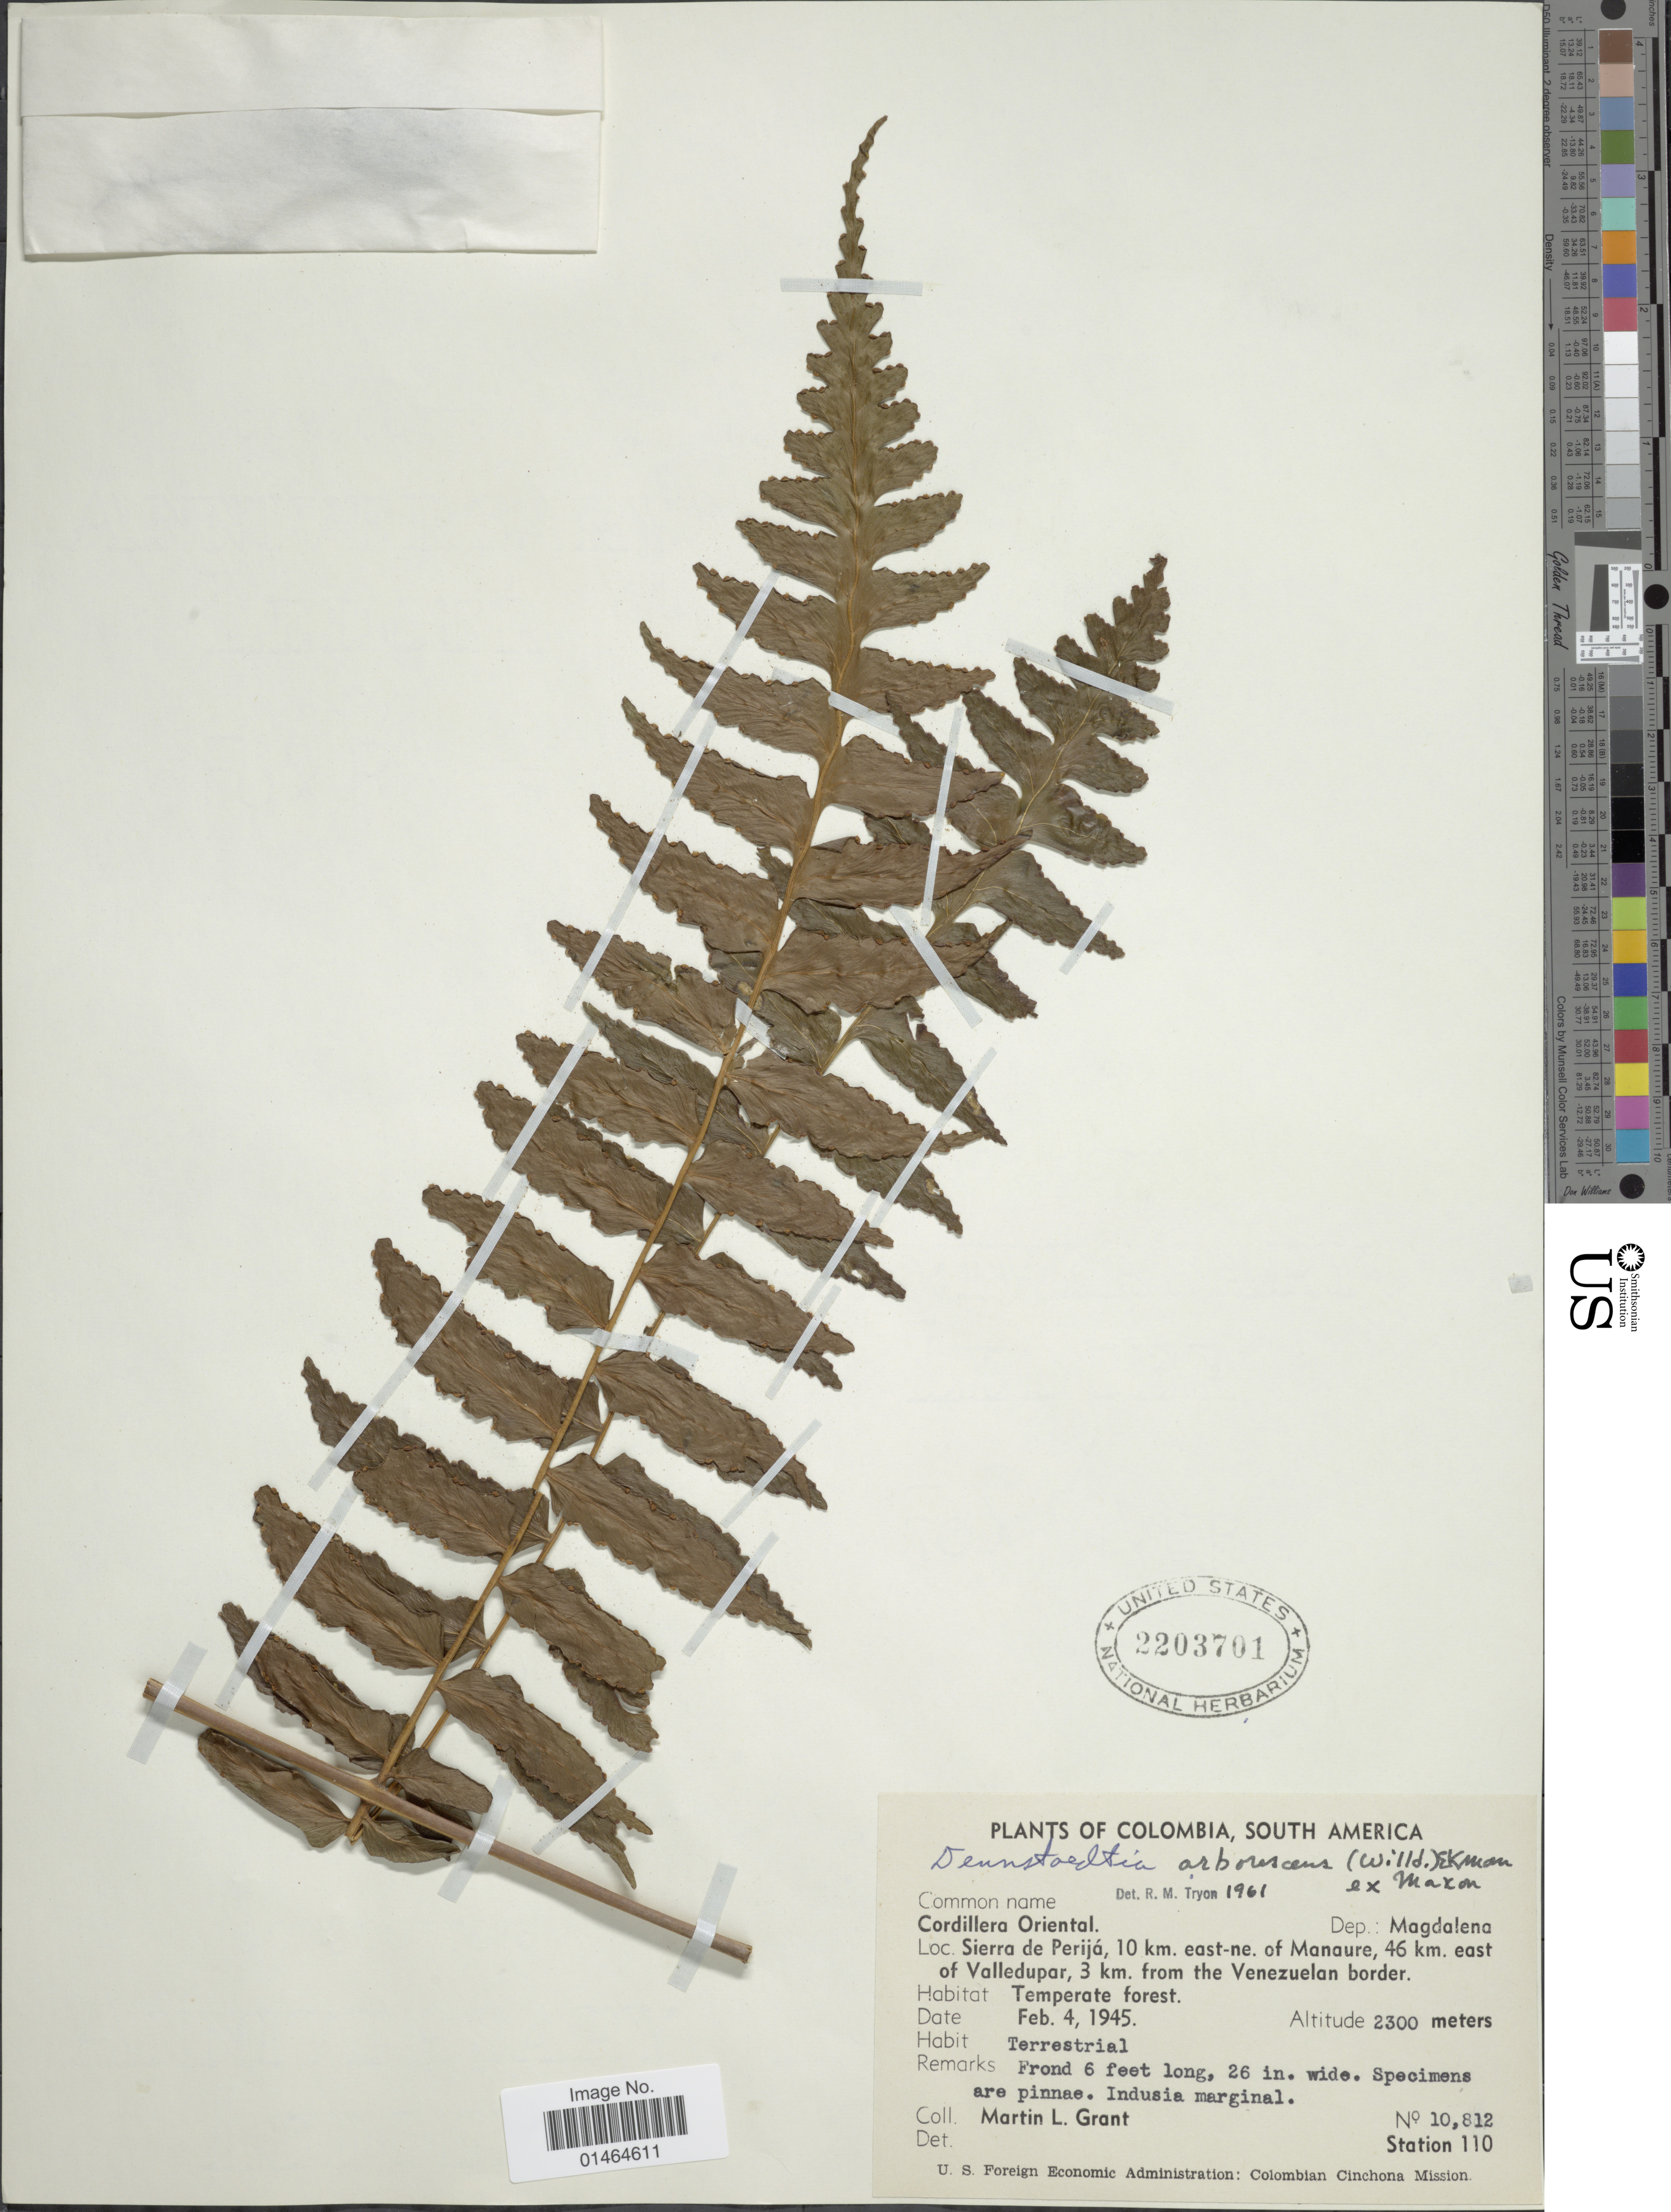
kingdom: Plantae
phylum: Tracheophyta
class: Polypodiopsida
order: Polypodiales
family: Dennstaedtiaceae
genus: Dennstaedtia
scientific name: Dennstaedtia coronata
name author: (Sodiro) C. Chr.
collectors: M. L. Grant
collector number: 10812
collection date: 1945-02-04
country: Colombia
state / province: Magdalena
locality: Cordillera Oriental. Sierra de Perijá, 10 km. east-ne. of Manaure, 46 km. east of Valledupar, 3 km. from the Venezuelan border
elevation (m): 2300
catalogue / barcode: US 2203701